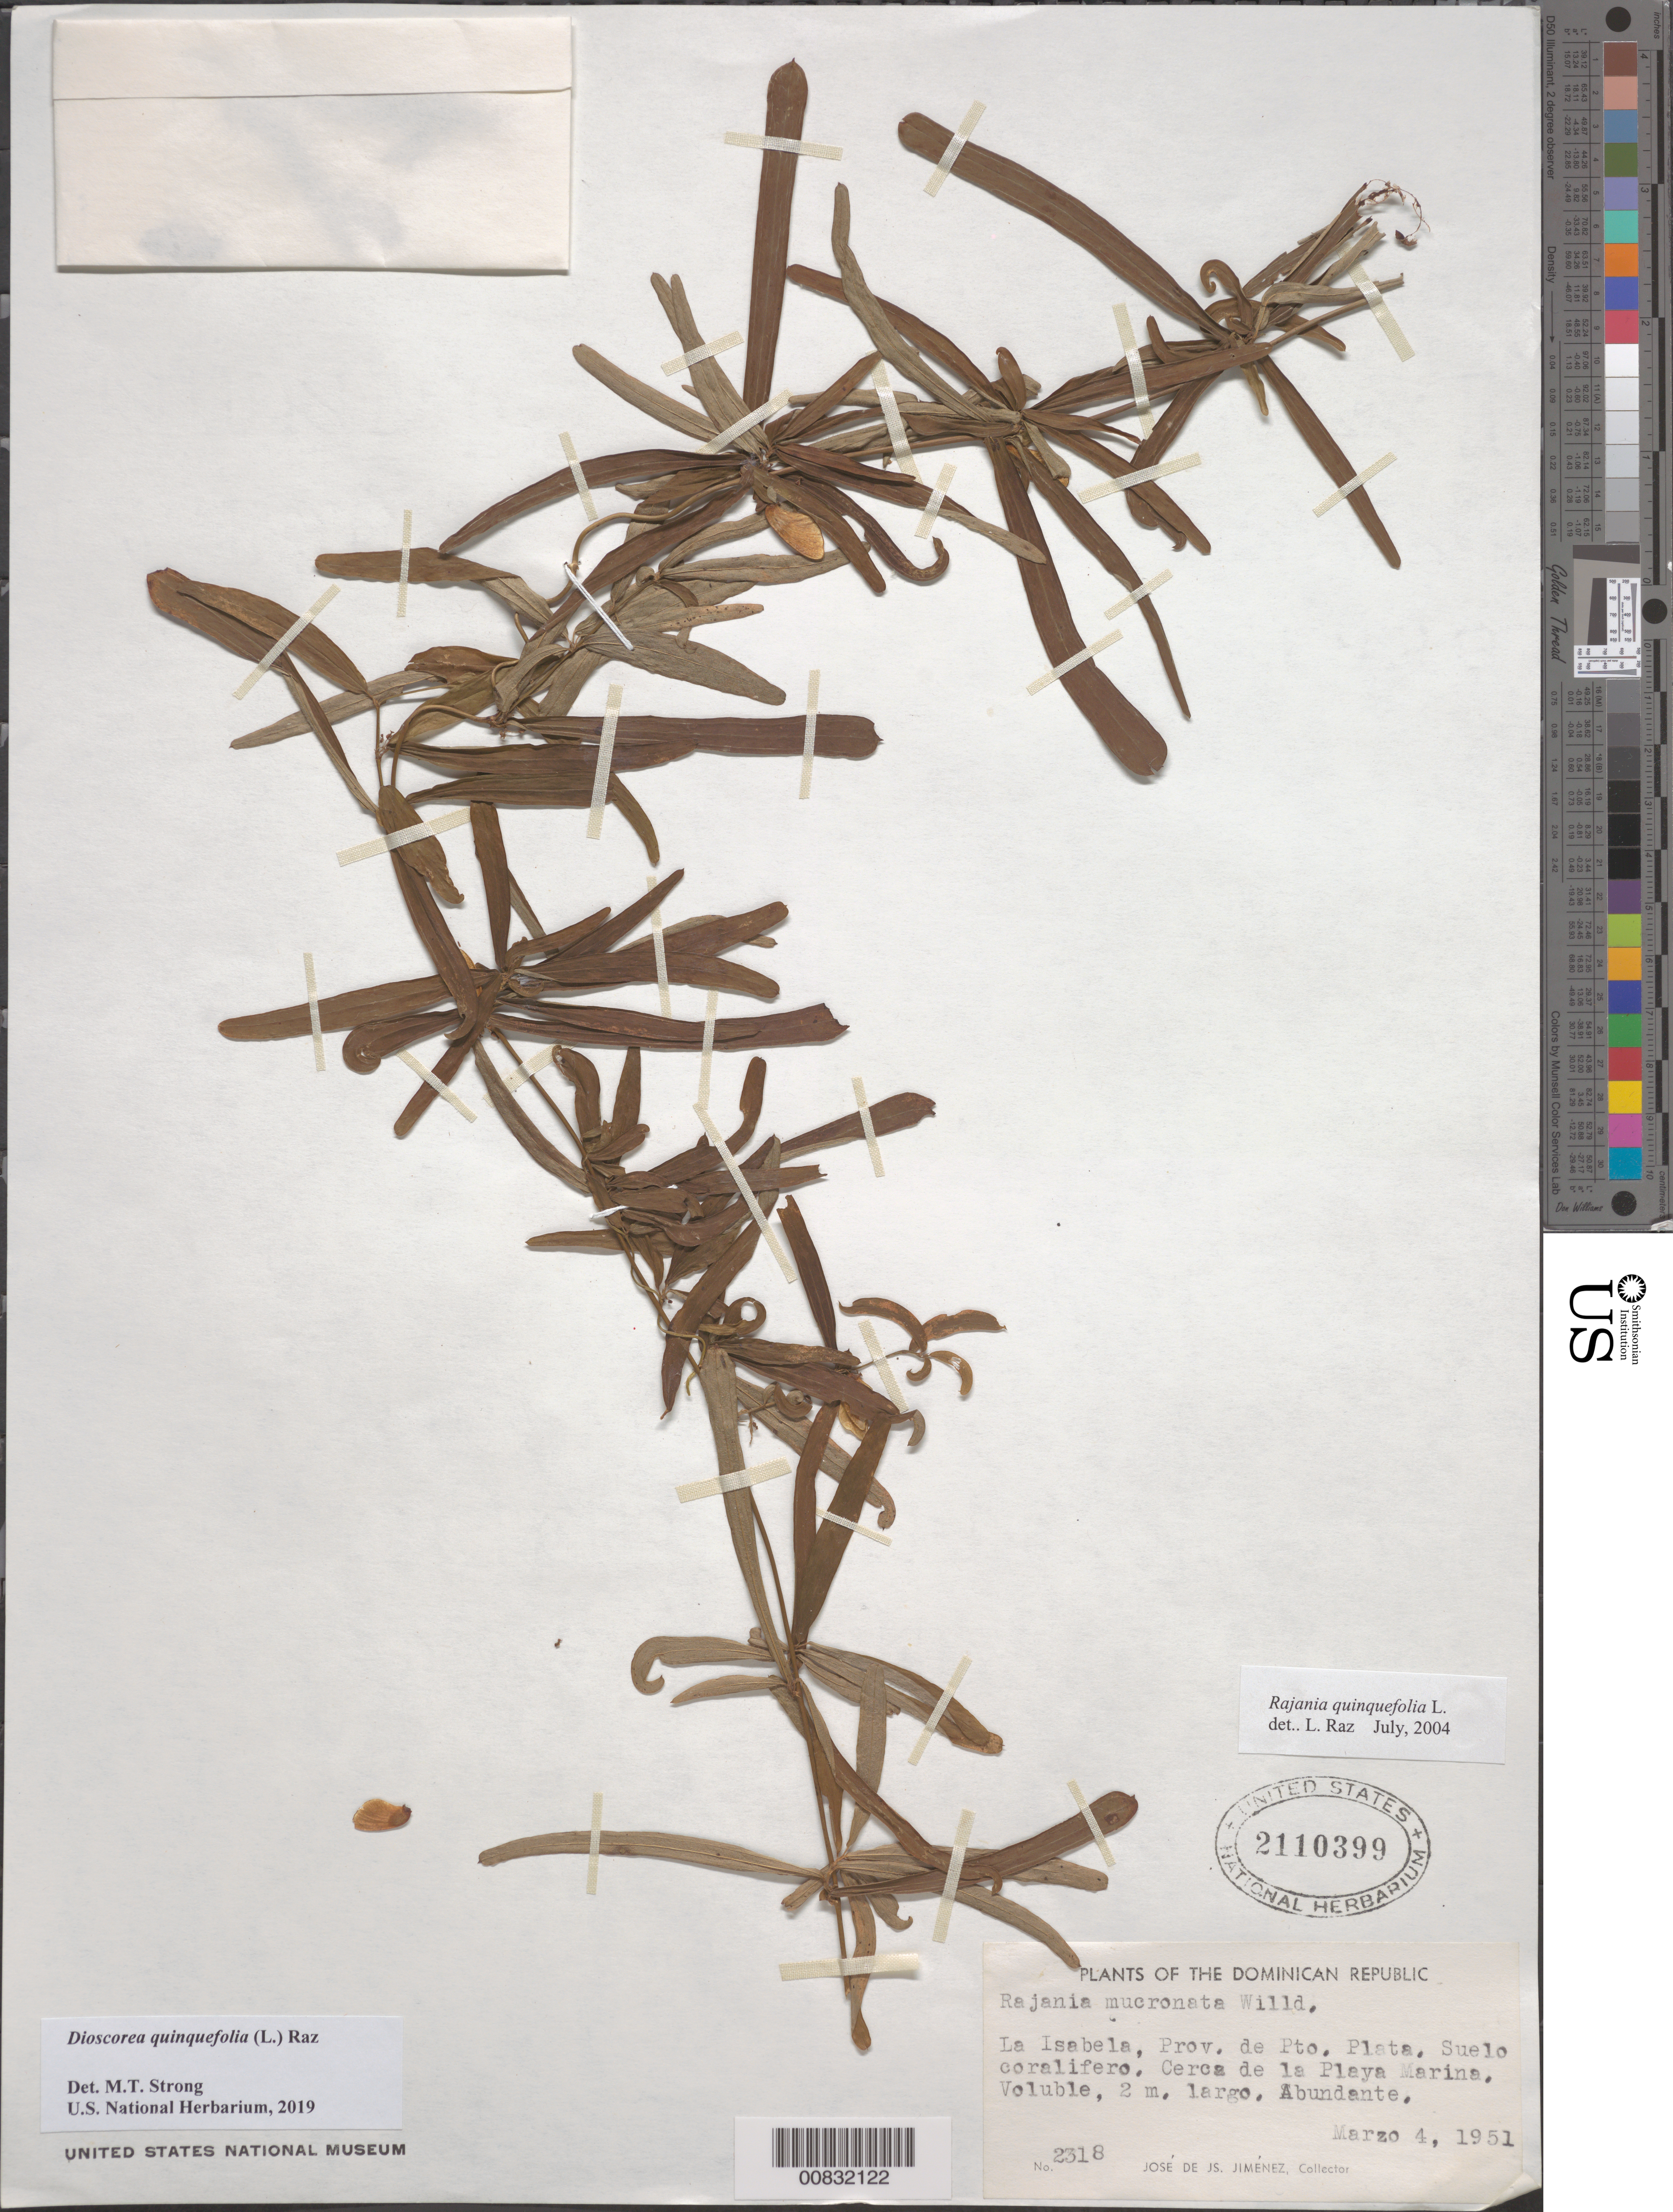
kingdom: Plantae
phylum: Tracheophyta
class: Liliopsida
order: Dioscoreales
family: Dioscoreaceae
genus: Dioscorea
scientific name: Dioscorea quinquefolia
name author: (L.) Raz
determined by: Strong, M. T., (US), Smithsonian Institution - National Museum of Natural History (UNITED STATES)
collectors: J. J. Jiménez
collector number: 2318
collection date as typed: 04 Mar 1951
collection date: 1951-03-04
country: Dominican Republic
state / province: Puerto Plata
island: Hispaniola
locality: La Isabela. Cerca de la Playa Marina.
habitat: Suelo coralífero.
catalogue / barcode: US 2110399